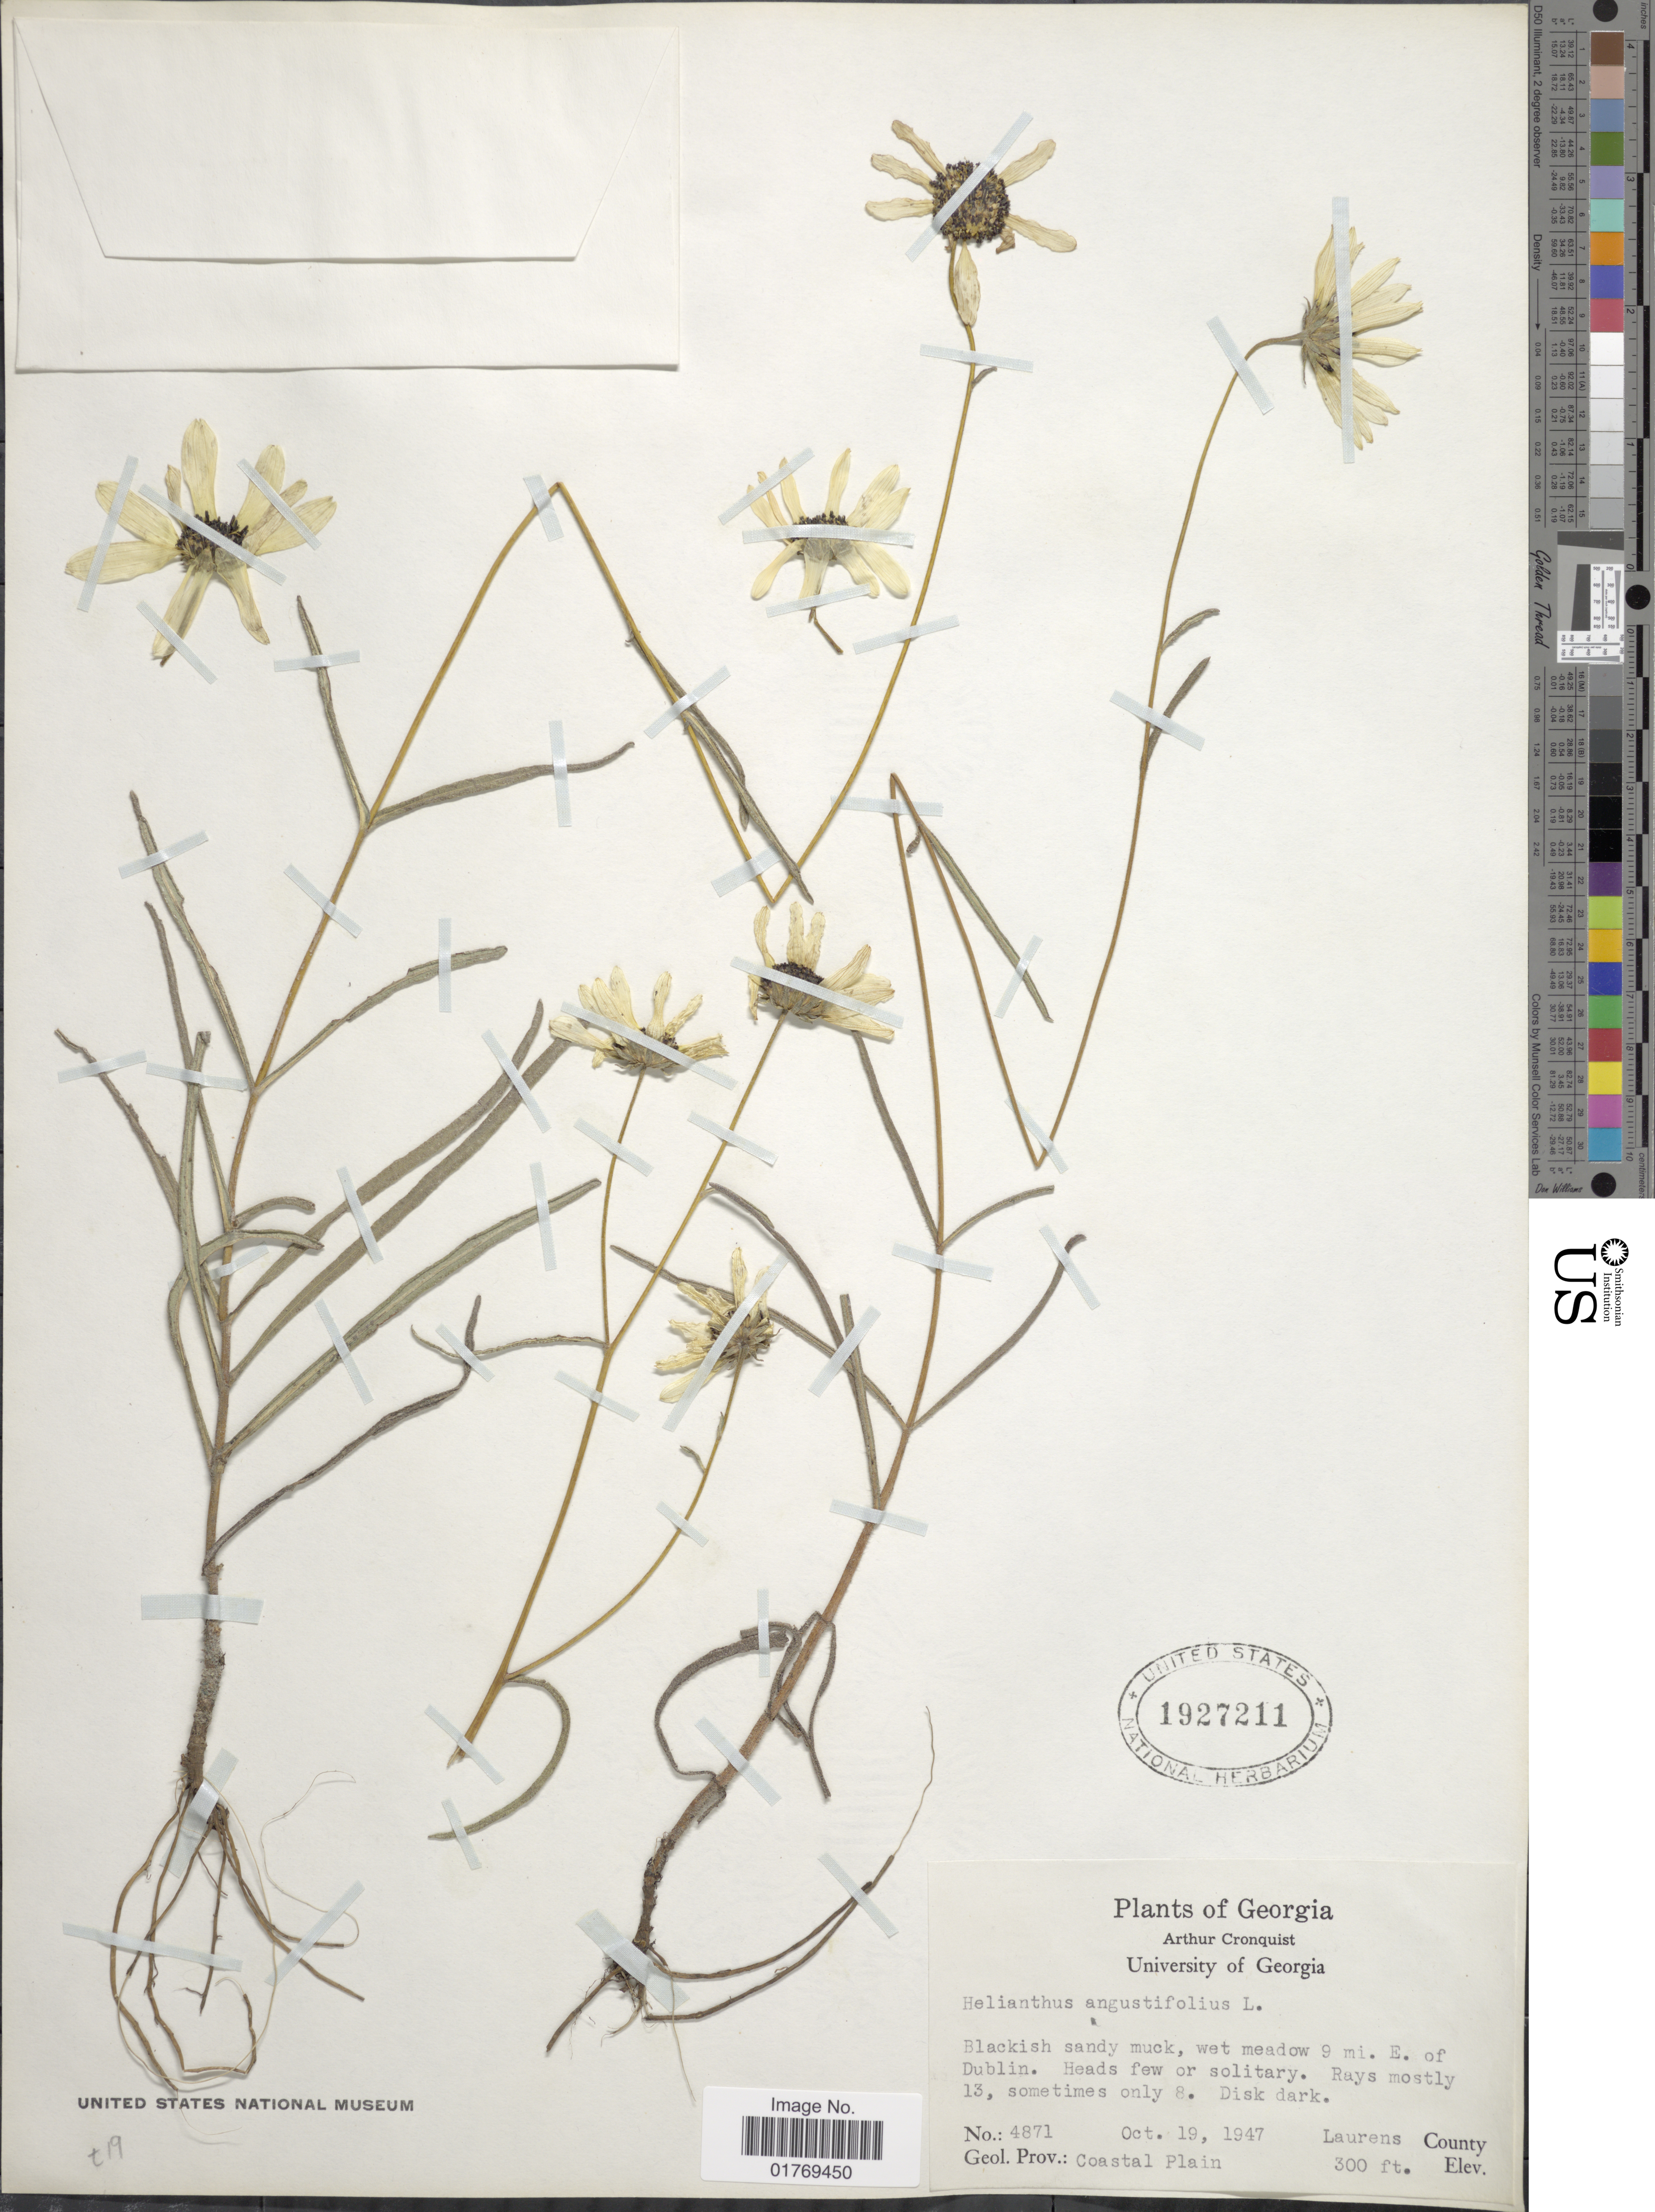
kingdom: Plantae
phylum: Tracheophyta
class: Magnoliopsida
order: Asterales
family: Asteraceae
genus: Helianthus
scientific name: Helianthus angustifolius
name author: L.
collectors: A. J. Cronquist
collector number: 4871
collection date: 1947-10-19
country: United States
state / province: Georgia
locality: Blackish sandy muck, wet meadow 9 mi. E. of Dublin. Geol. Prov.: Coastal Plain. Laurens County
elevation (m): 91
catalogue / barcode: US 1927211